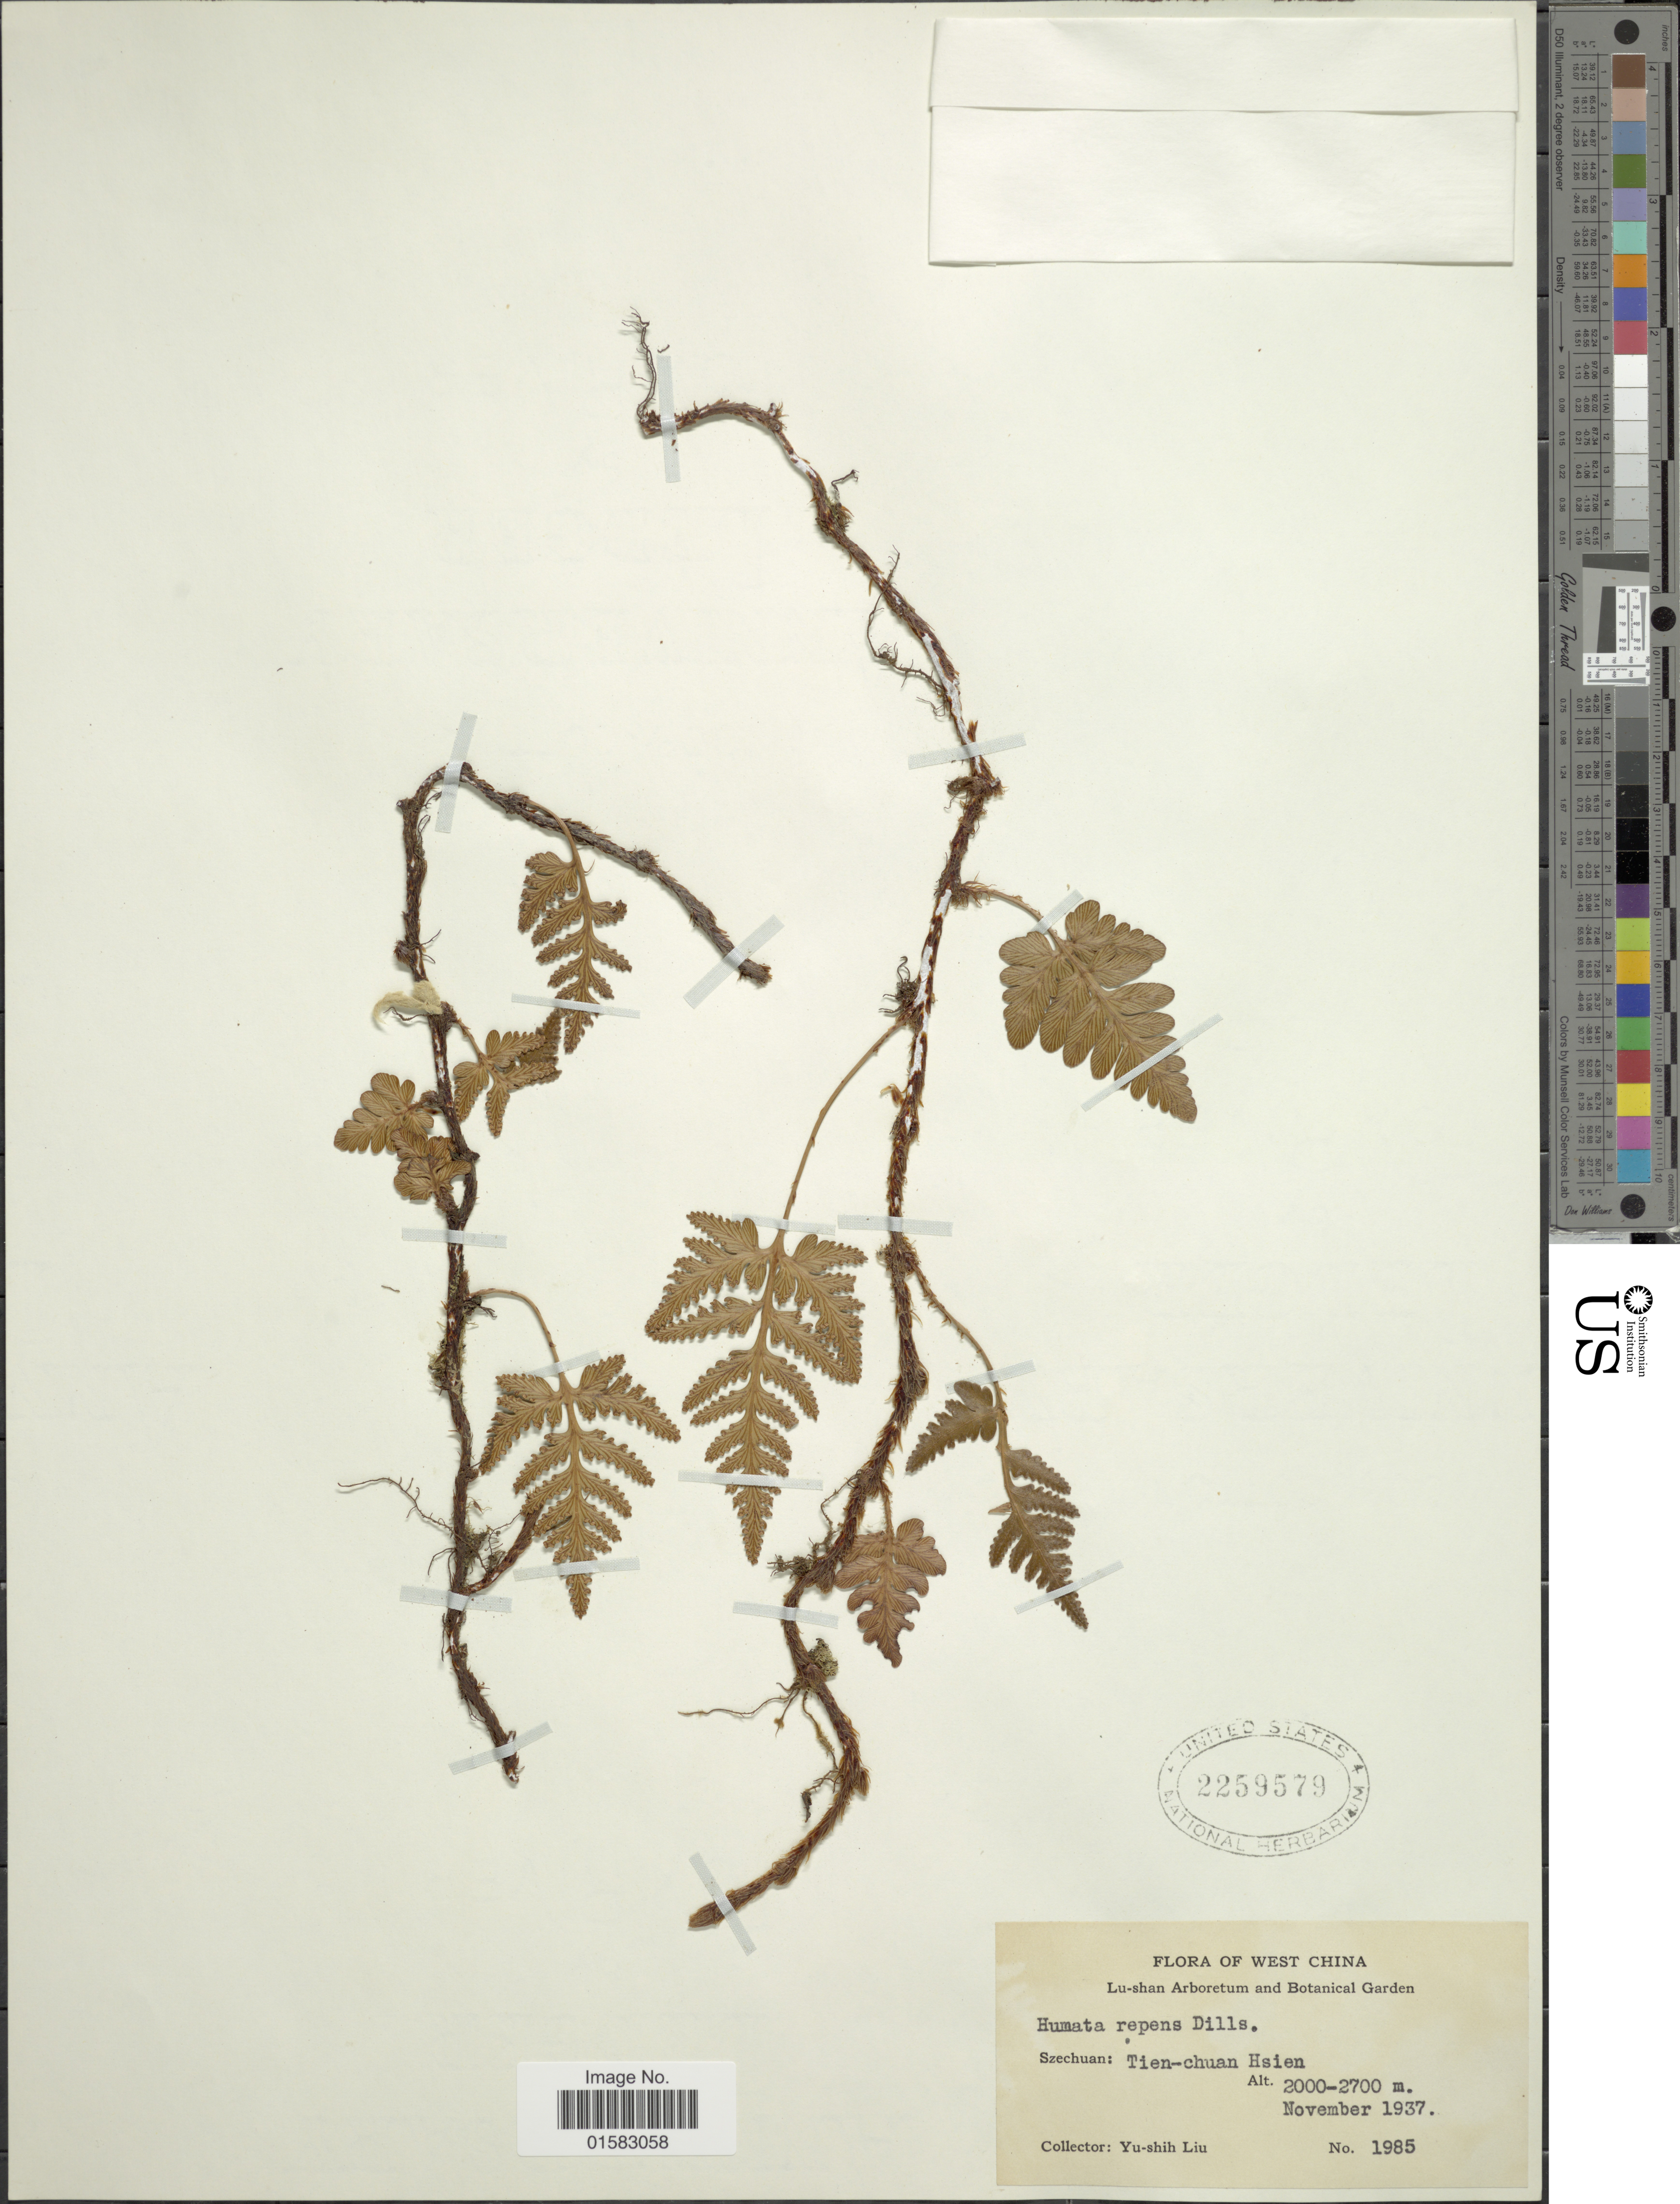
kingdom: Plantae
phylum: Tracheophyta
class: Polypodiopsida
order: Polypodiales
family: Davalliaceae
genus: Davallia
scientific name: Davallia repens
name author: (L. f.) Kuhn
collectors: Y.-S. Liu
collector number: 1985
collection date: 1937-11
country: China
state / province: Sichuan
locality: West China, Szechuan: Tien-chuan Hsien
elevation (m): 200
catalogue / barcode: US 2259579